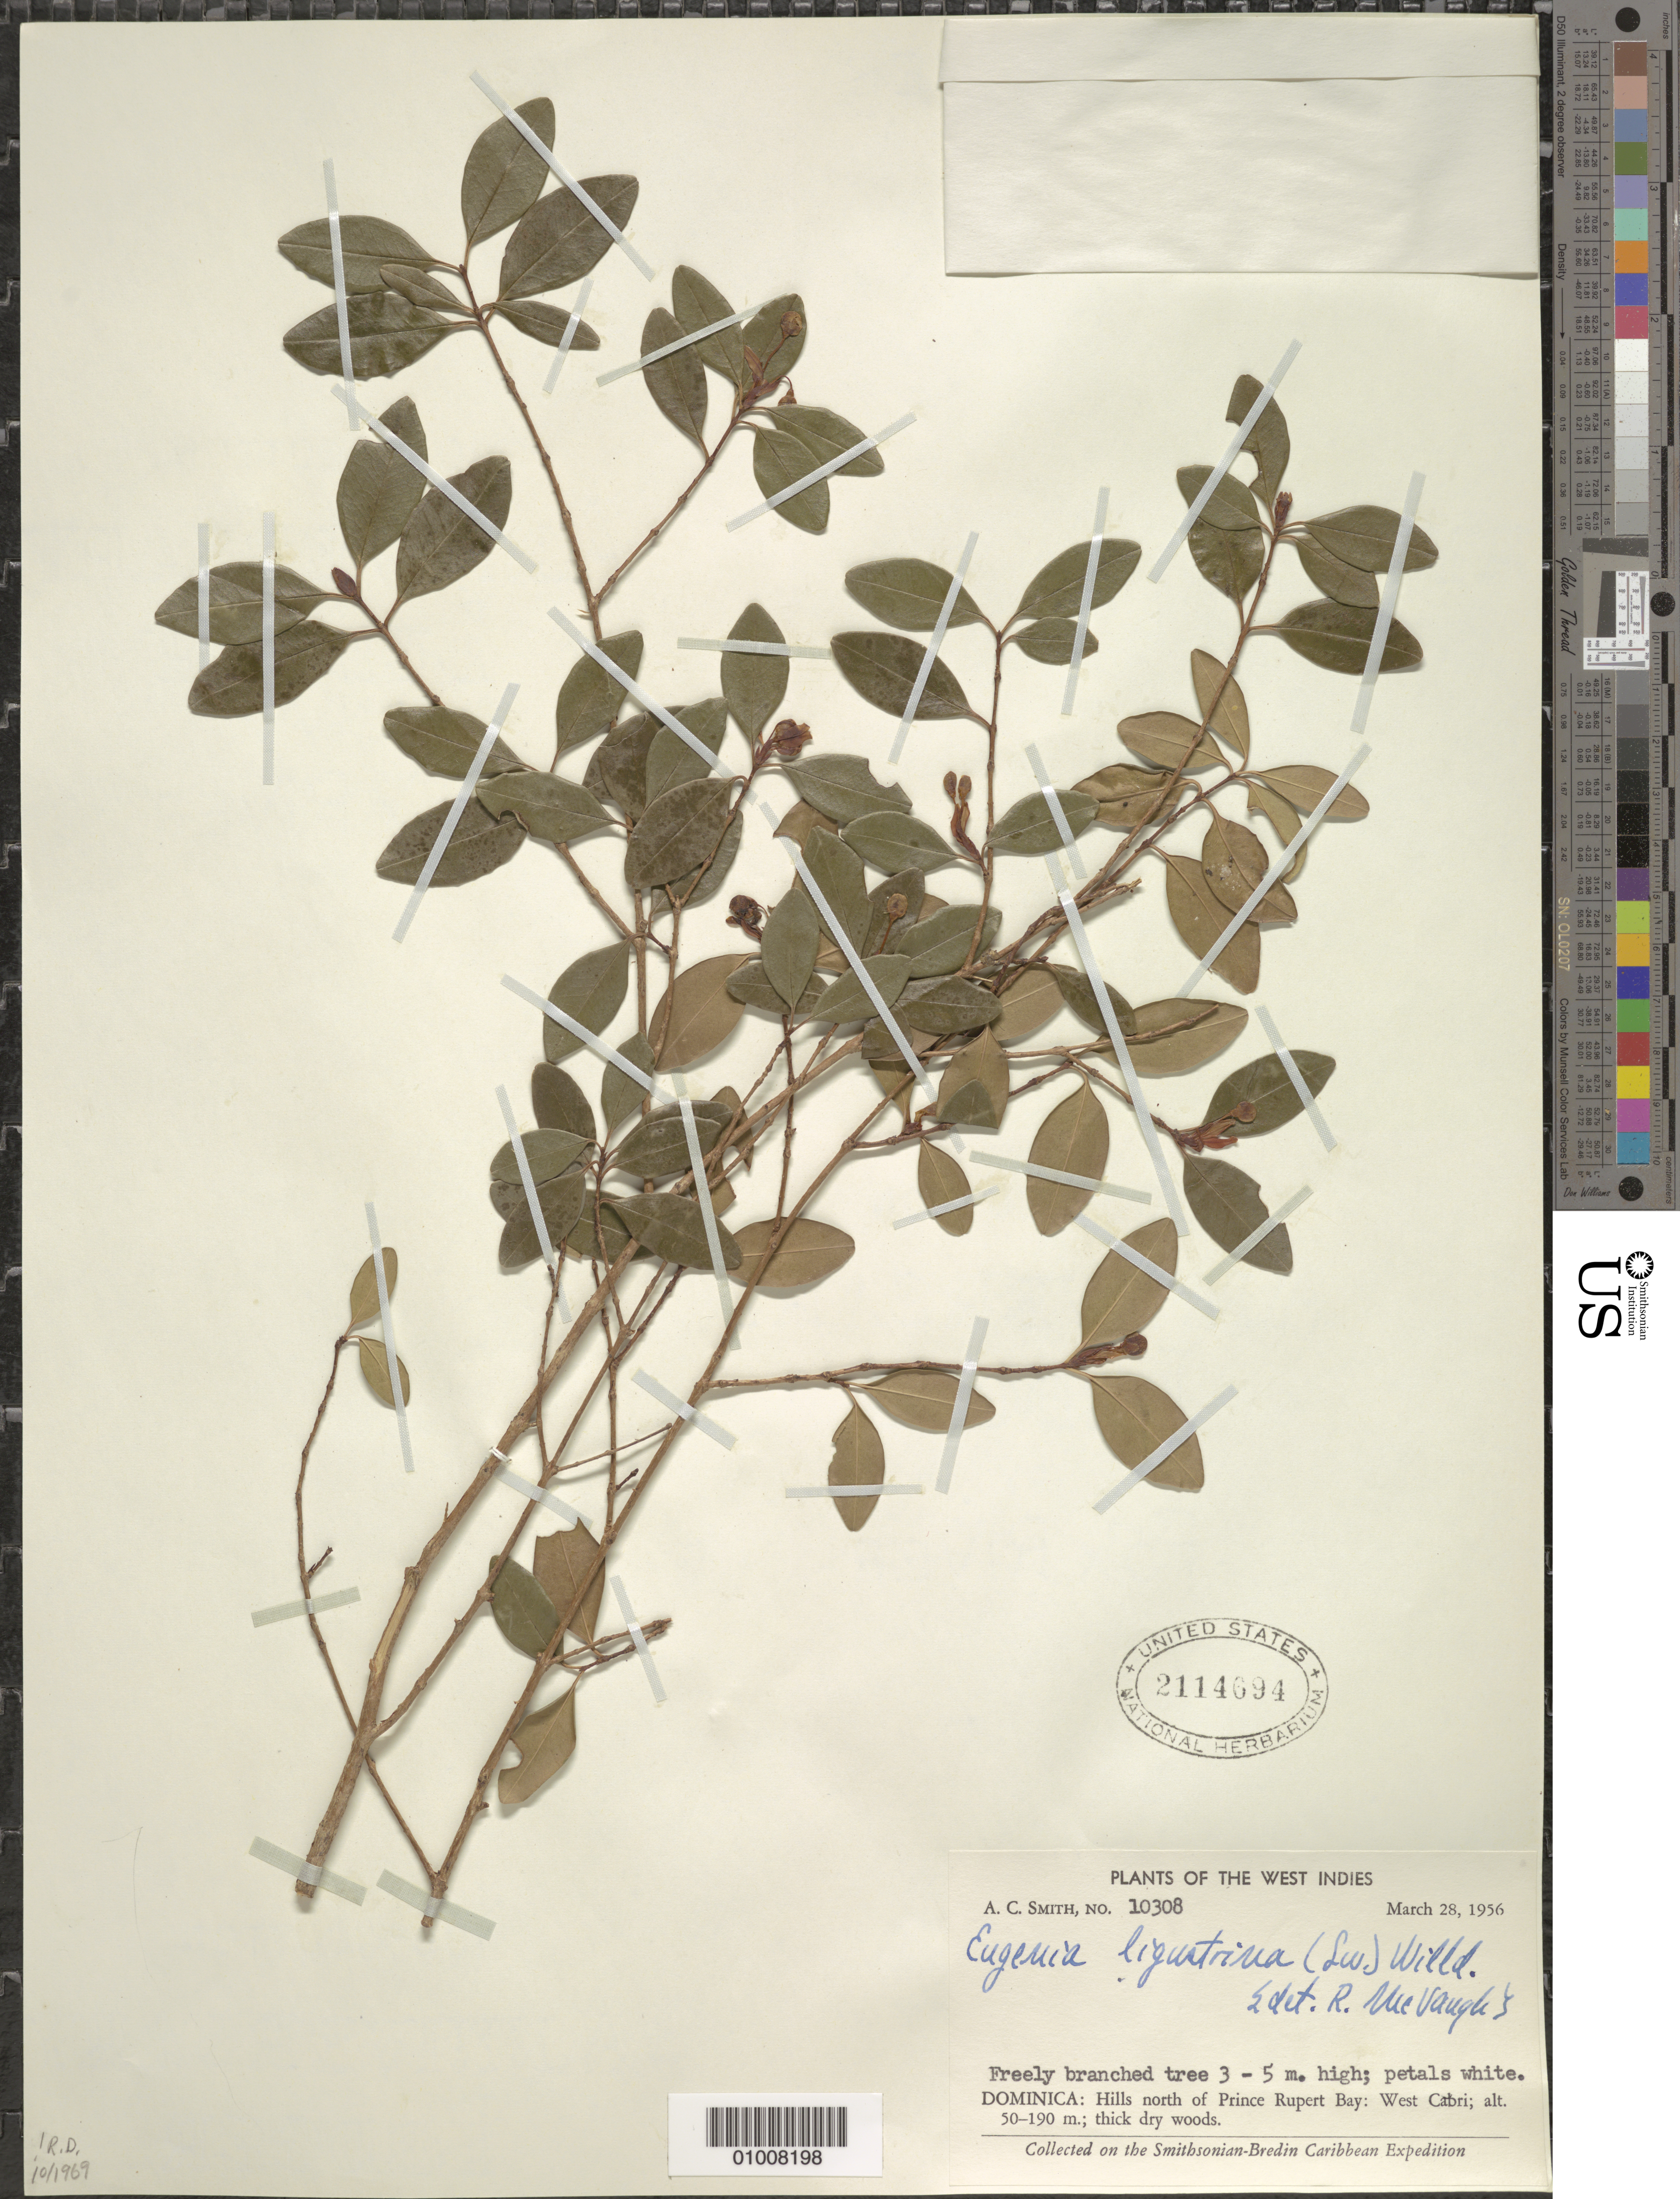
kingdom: Plantae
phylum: Tracheophyta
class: Magnoliopsida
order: Myrtales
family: Myrtaceae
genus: Eugenia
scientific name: Eugenia ligustrina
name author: (Sw.) Willd.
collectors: A. C. Smith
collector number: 10308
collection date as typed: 28 Mar 1956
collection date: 1956-03-28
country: Dominica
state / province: St. John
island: Dominica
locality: Hills north of Prince Rupert Bay: West Cabri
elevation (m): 50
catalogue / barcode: US 2114694